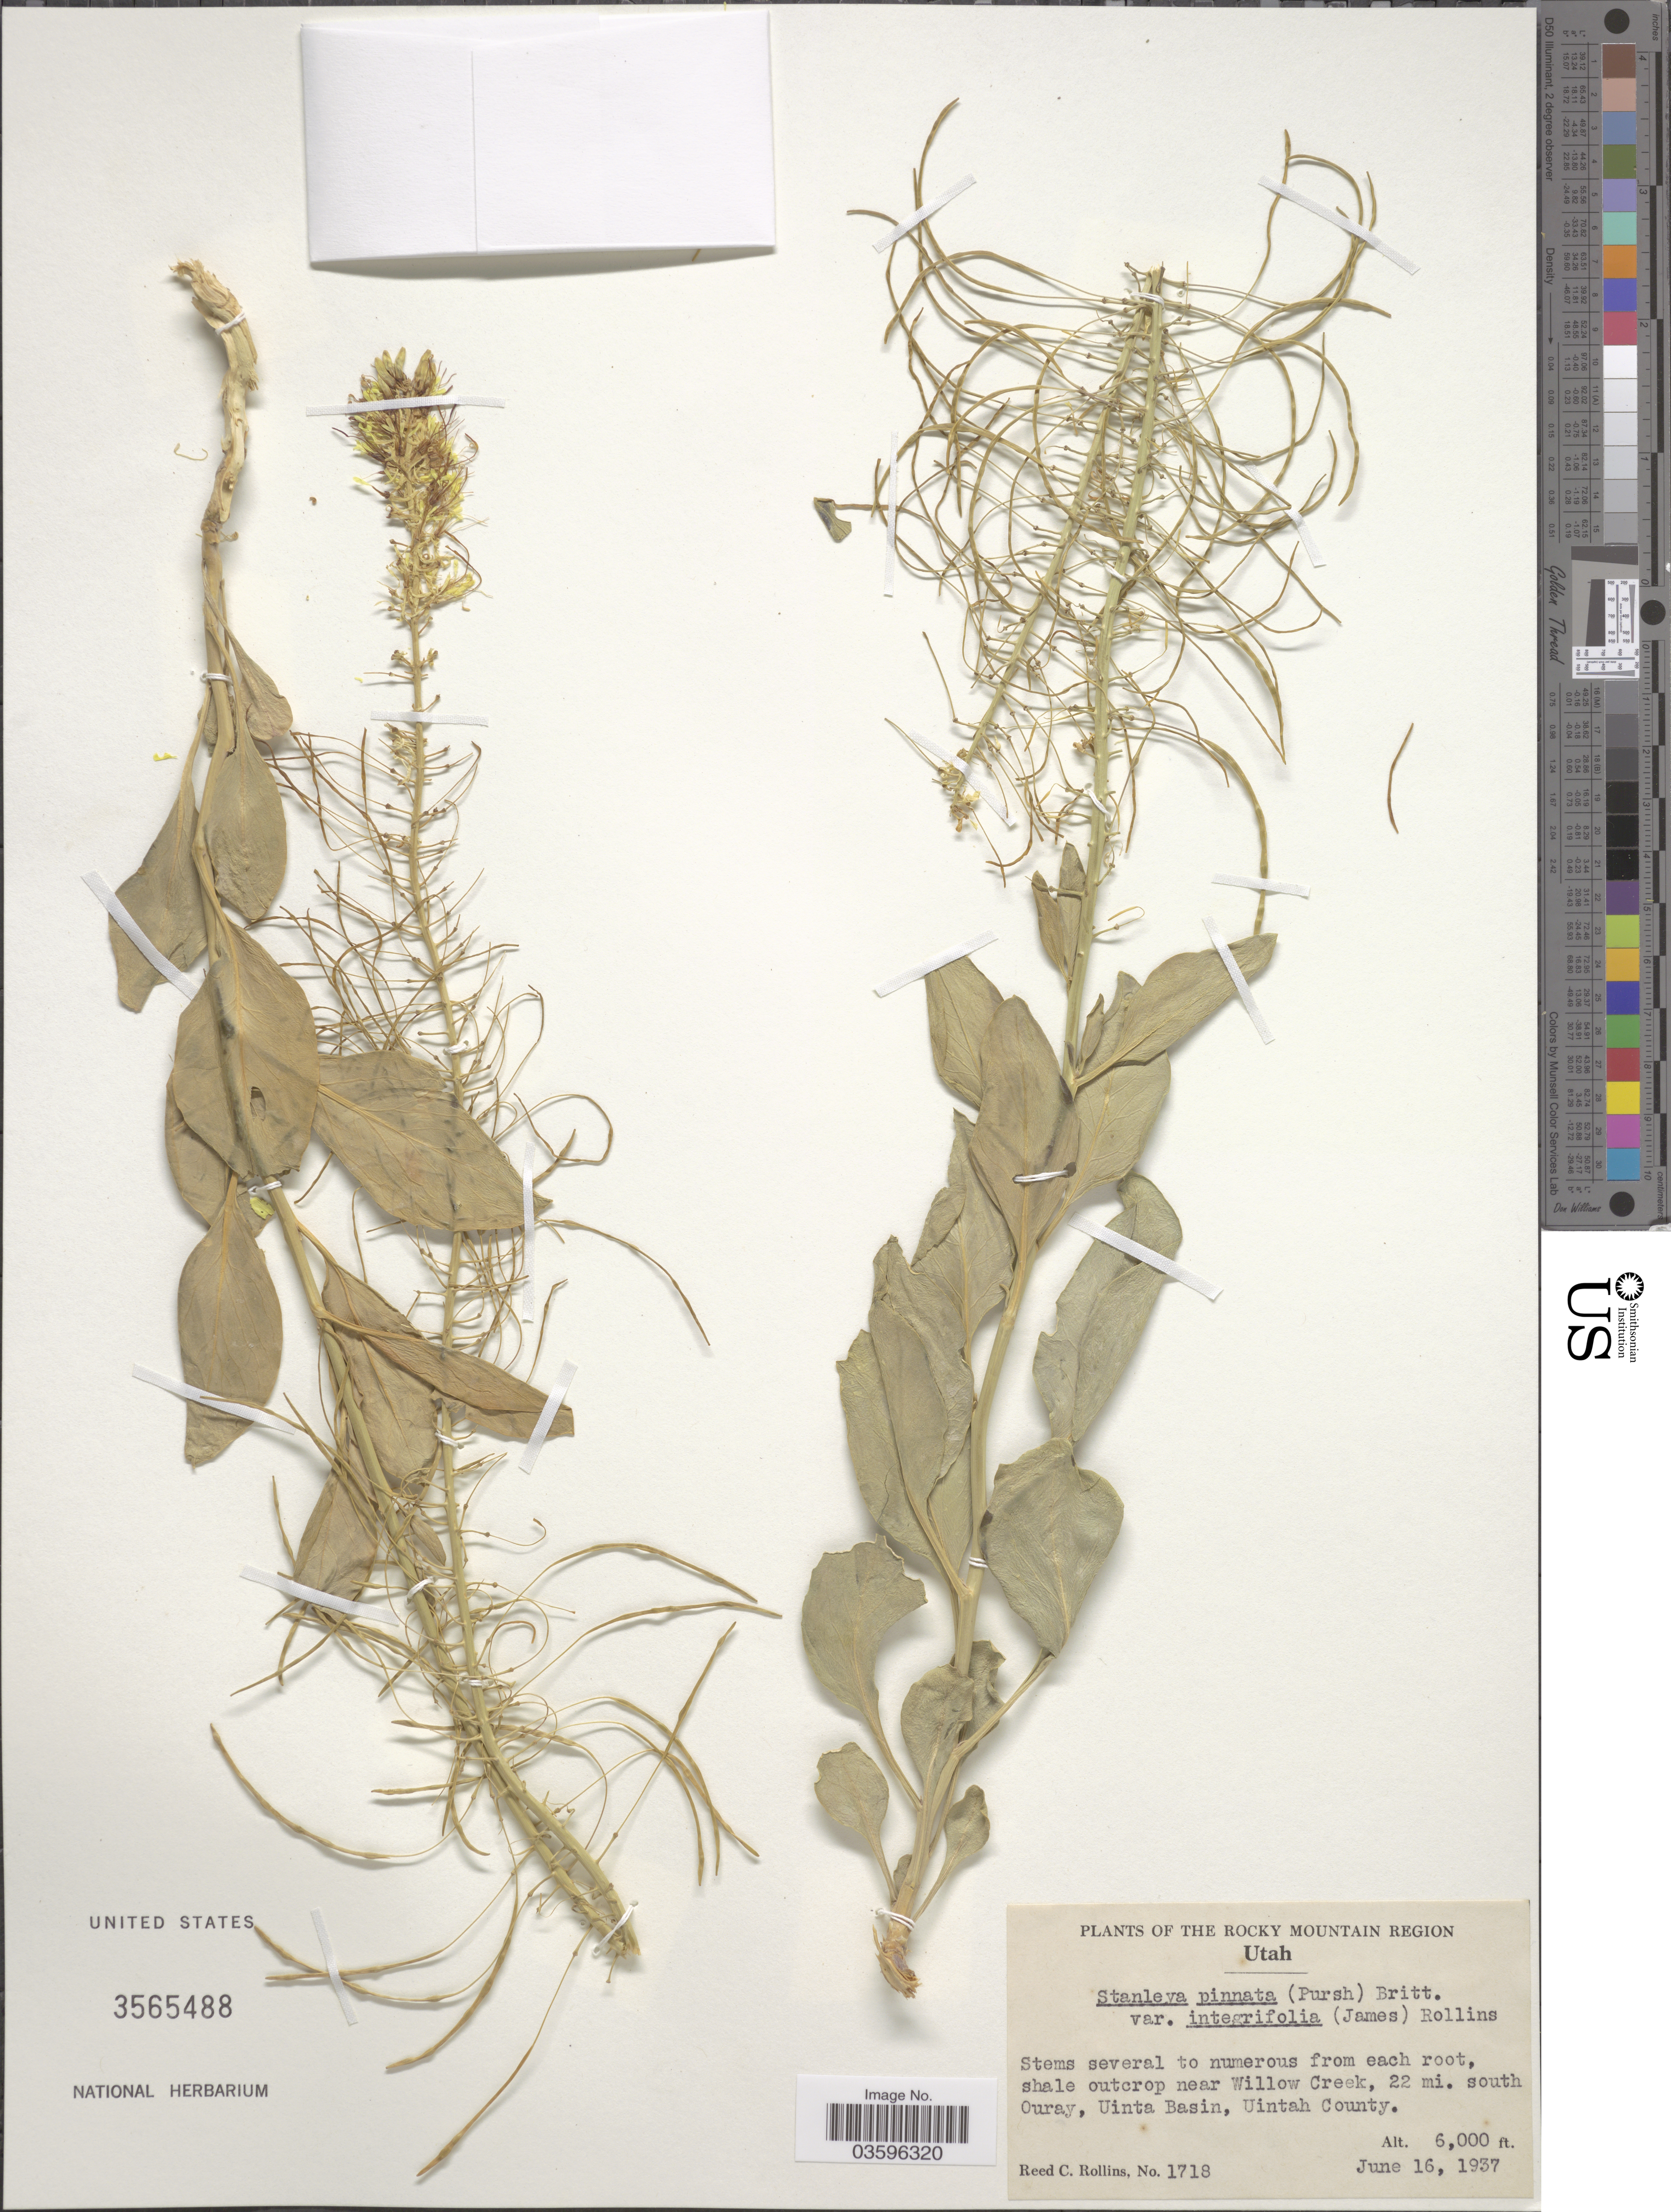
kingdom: Plantae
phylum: Tracheophyta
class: Magnoliopsida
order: Brassicales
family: Brassicaceae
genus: Stanleya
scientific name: Stanleya pinnata var. integrifolia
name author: (E. James) Rollins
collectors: R. C. Rollins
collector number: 1718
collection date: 1937-06-16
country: United States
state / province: Utah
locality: The Rocky Mountain Region. Near Willow Creek, 22 mi. south Ouray, Uinta Basin, Uintah County.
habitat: shale outcrop near creek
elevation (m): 1829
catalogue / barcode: US 3565488